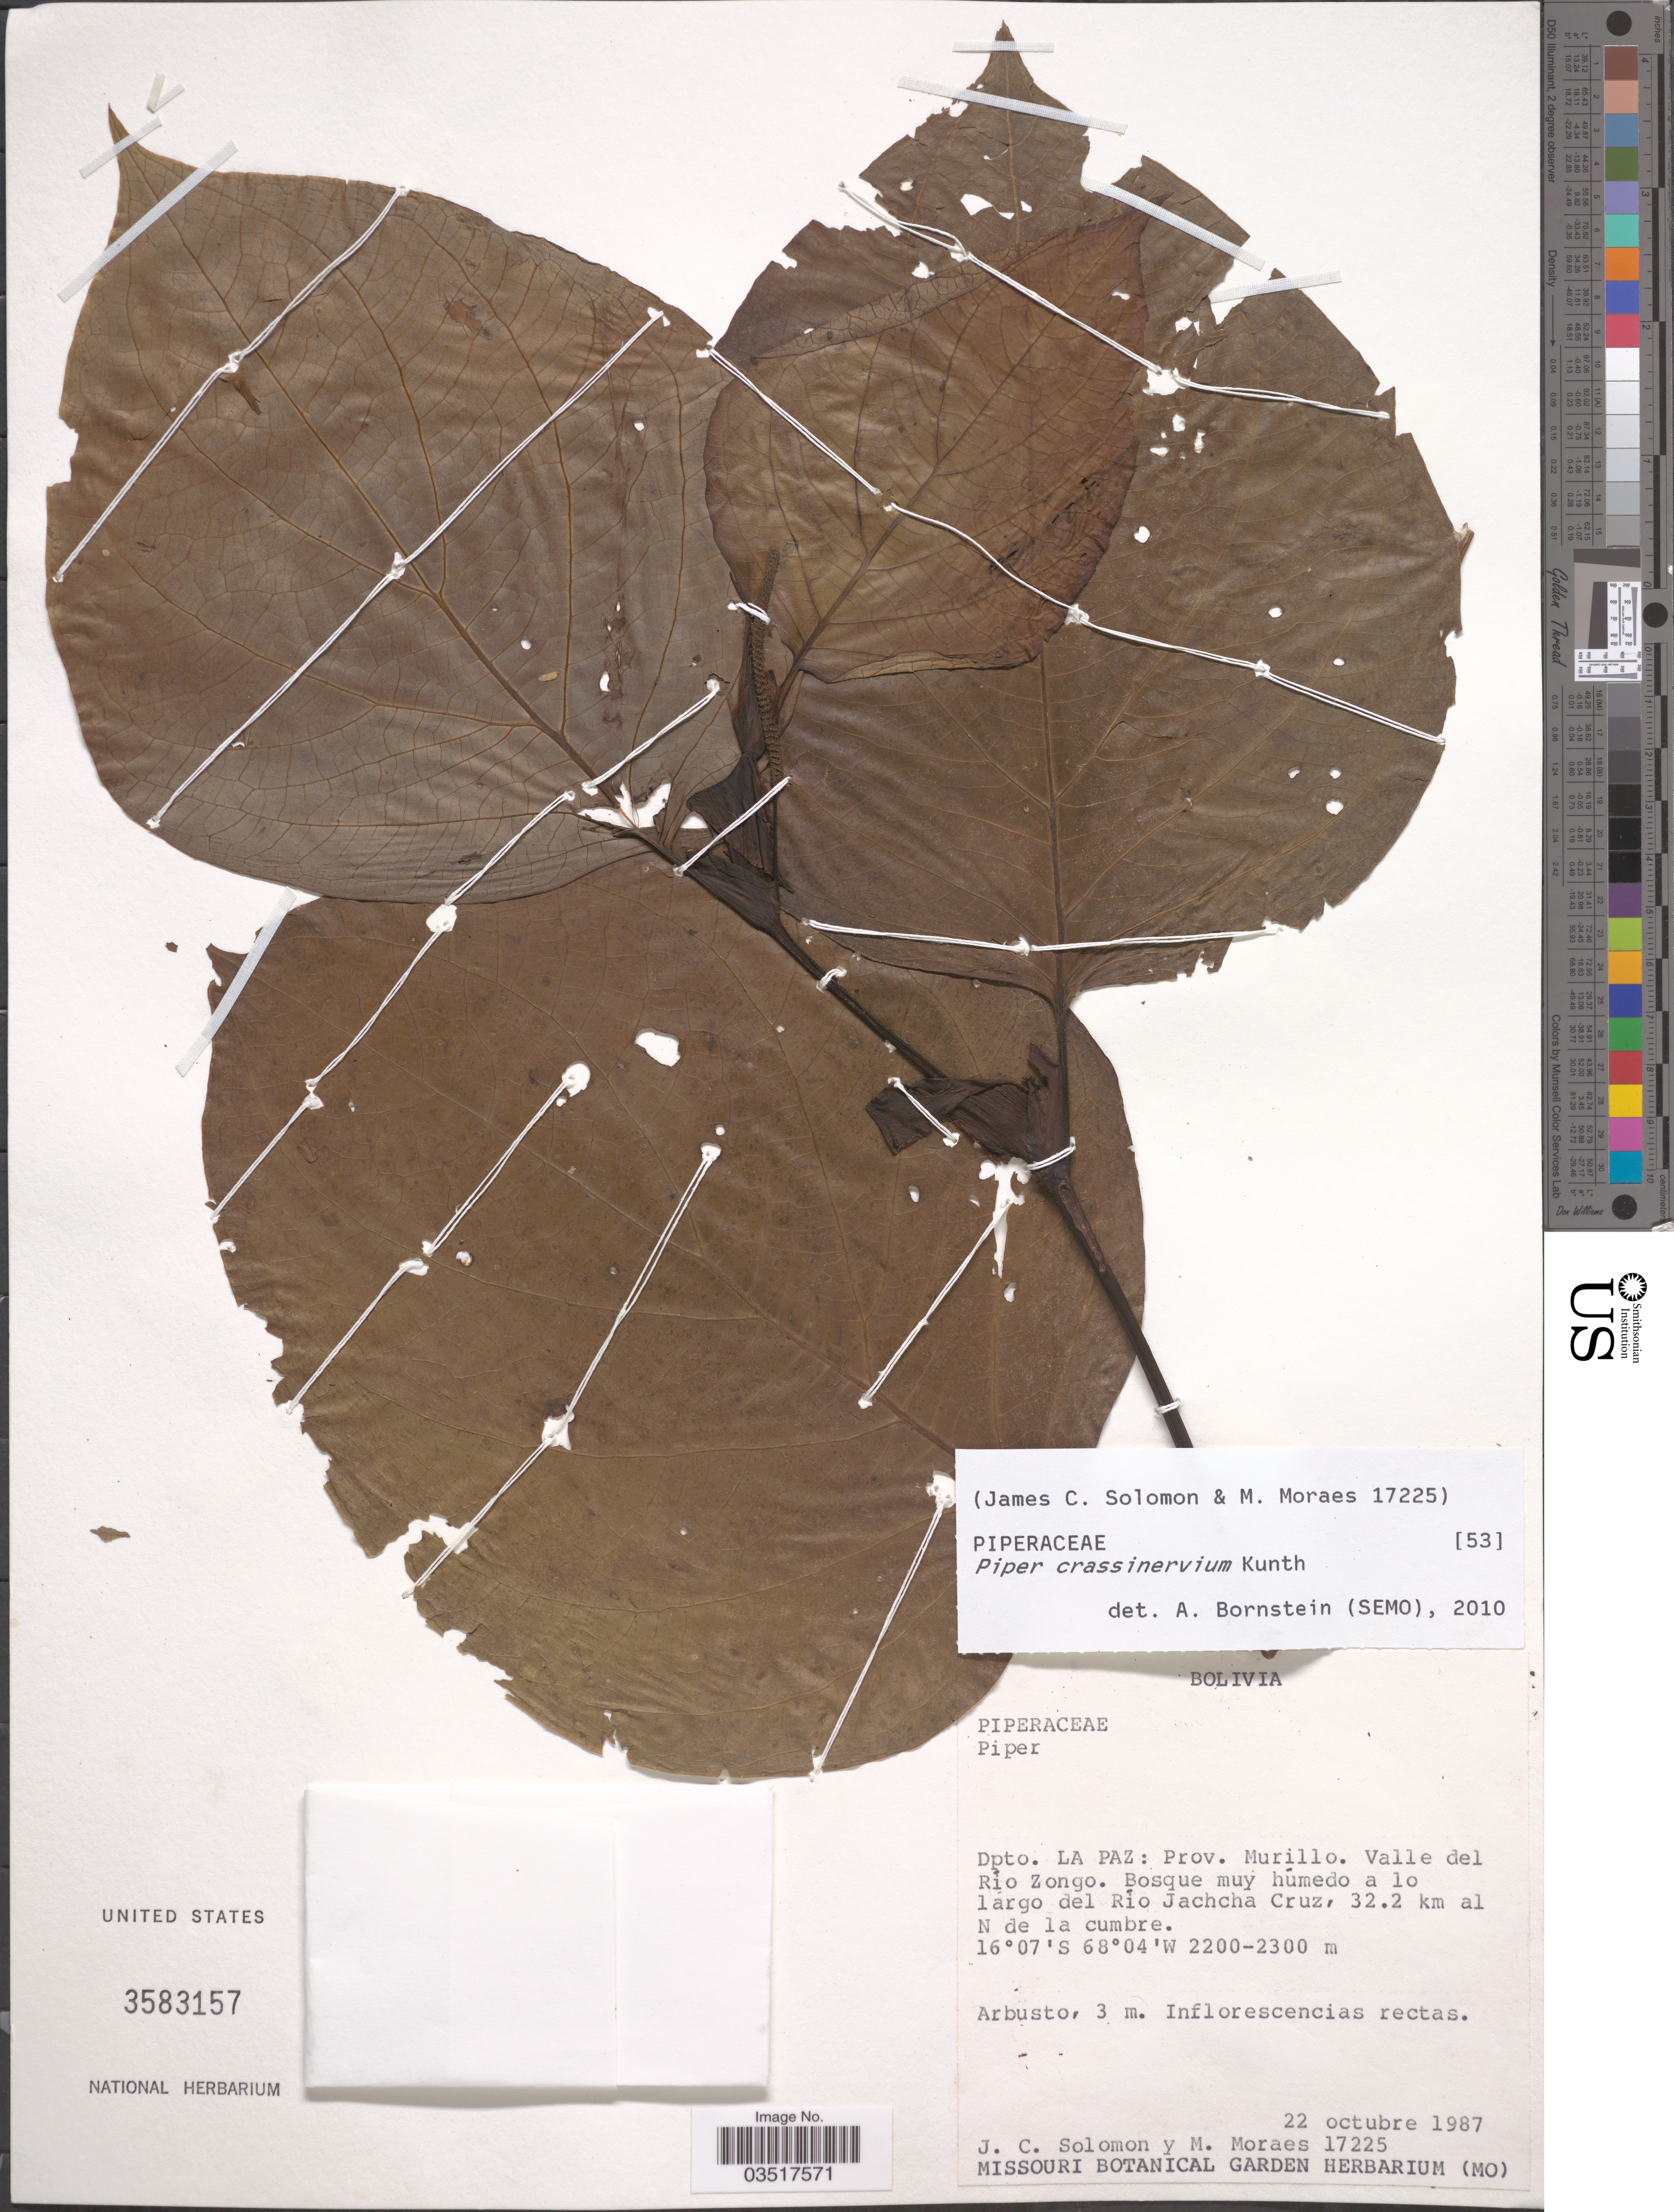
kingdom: Plantae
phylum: Tracheophyta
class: Magnoliopsida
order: Piperales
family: Piperaceae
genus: Piper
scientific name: Piper crassinervium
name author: Kunth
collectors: J. C. Solomon & M. Moraes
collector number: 17225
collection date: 1987-10-22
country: Bolivia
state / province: La Paz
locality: Dpto. La Paz: Prov. Murillo. Valle del Río Zongo. Bosque muy húmedo a lo largo del Río Jachcha Cruz, 32.2 km al N de la cumbre.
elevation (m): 2200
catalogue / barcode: US 3583157